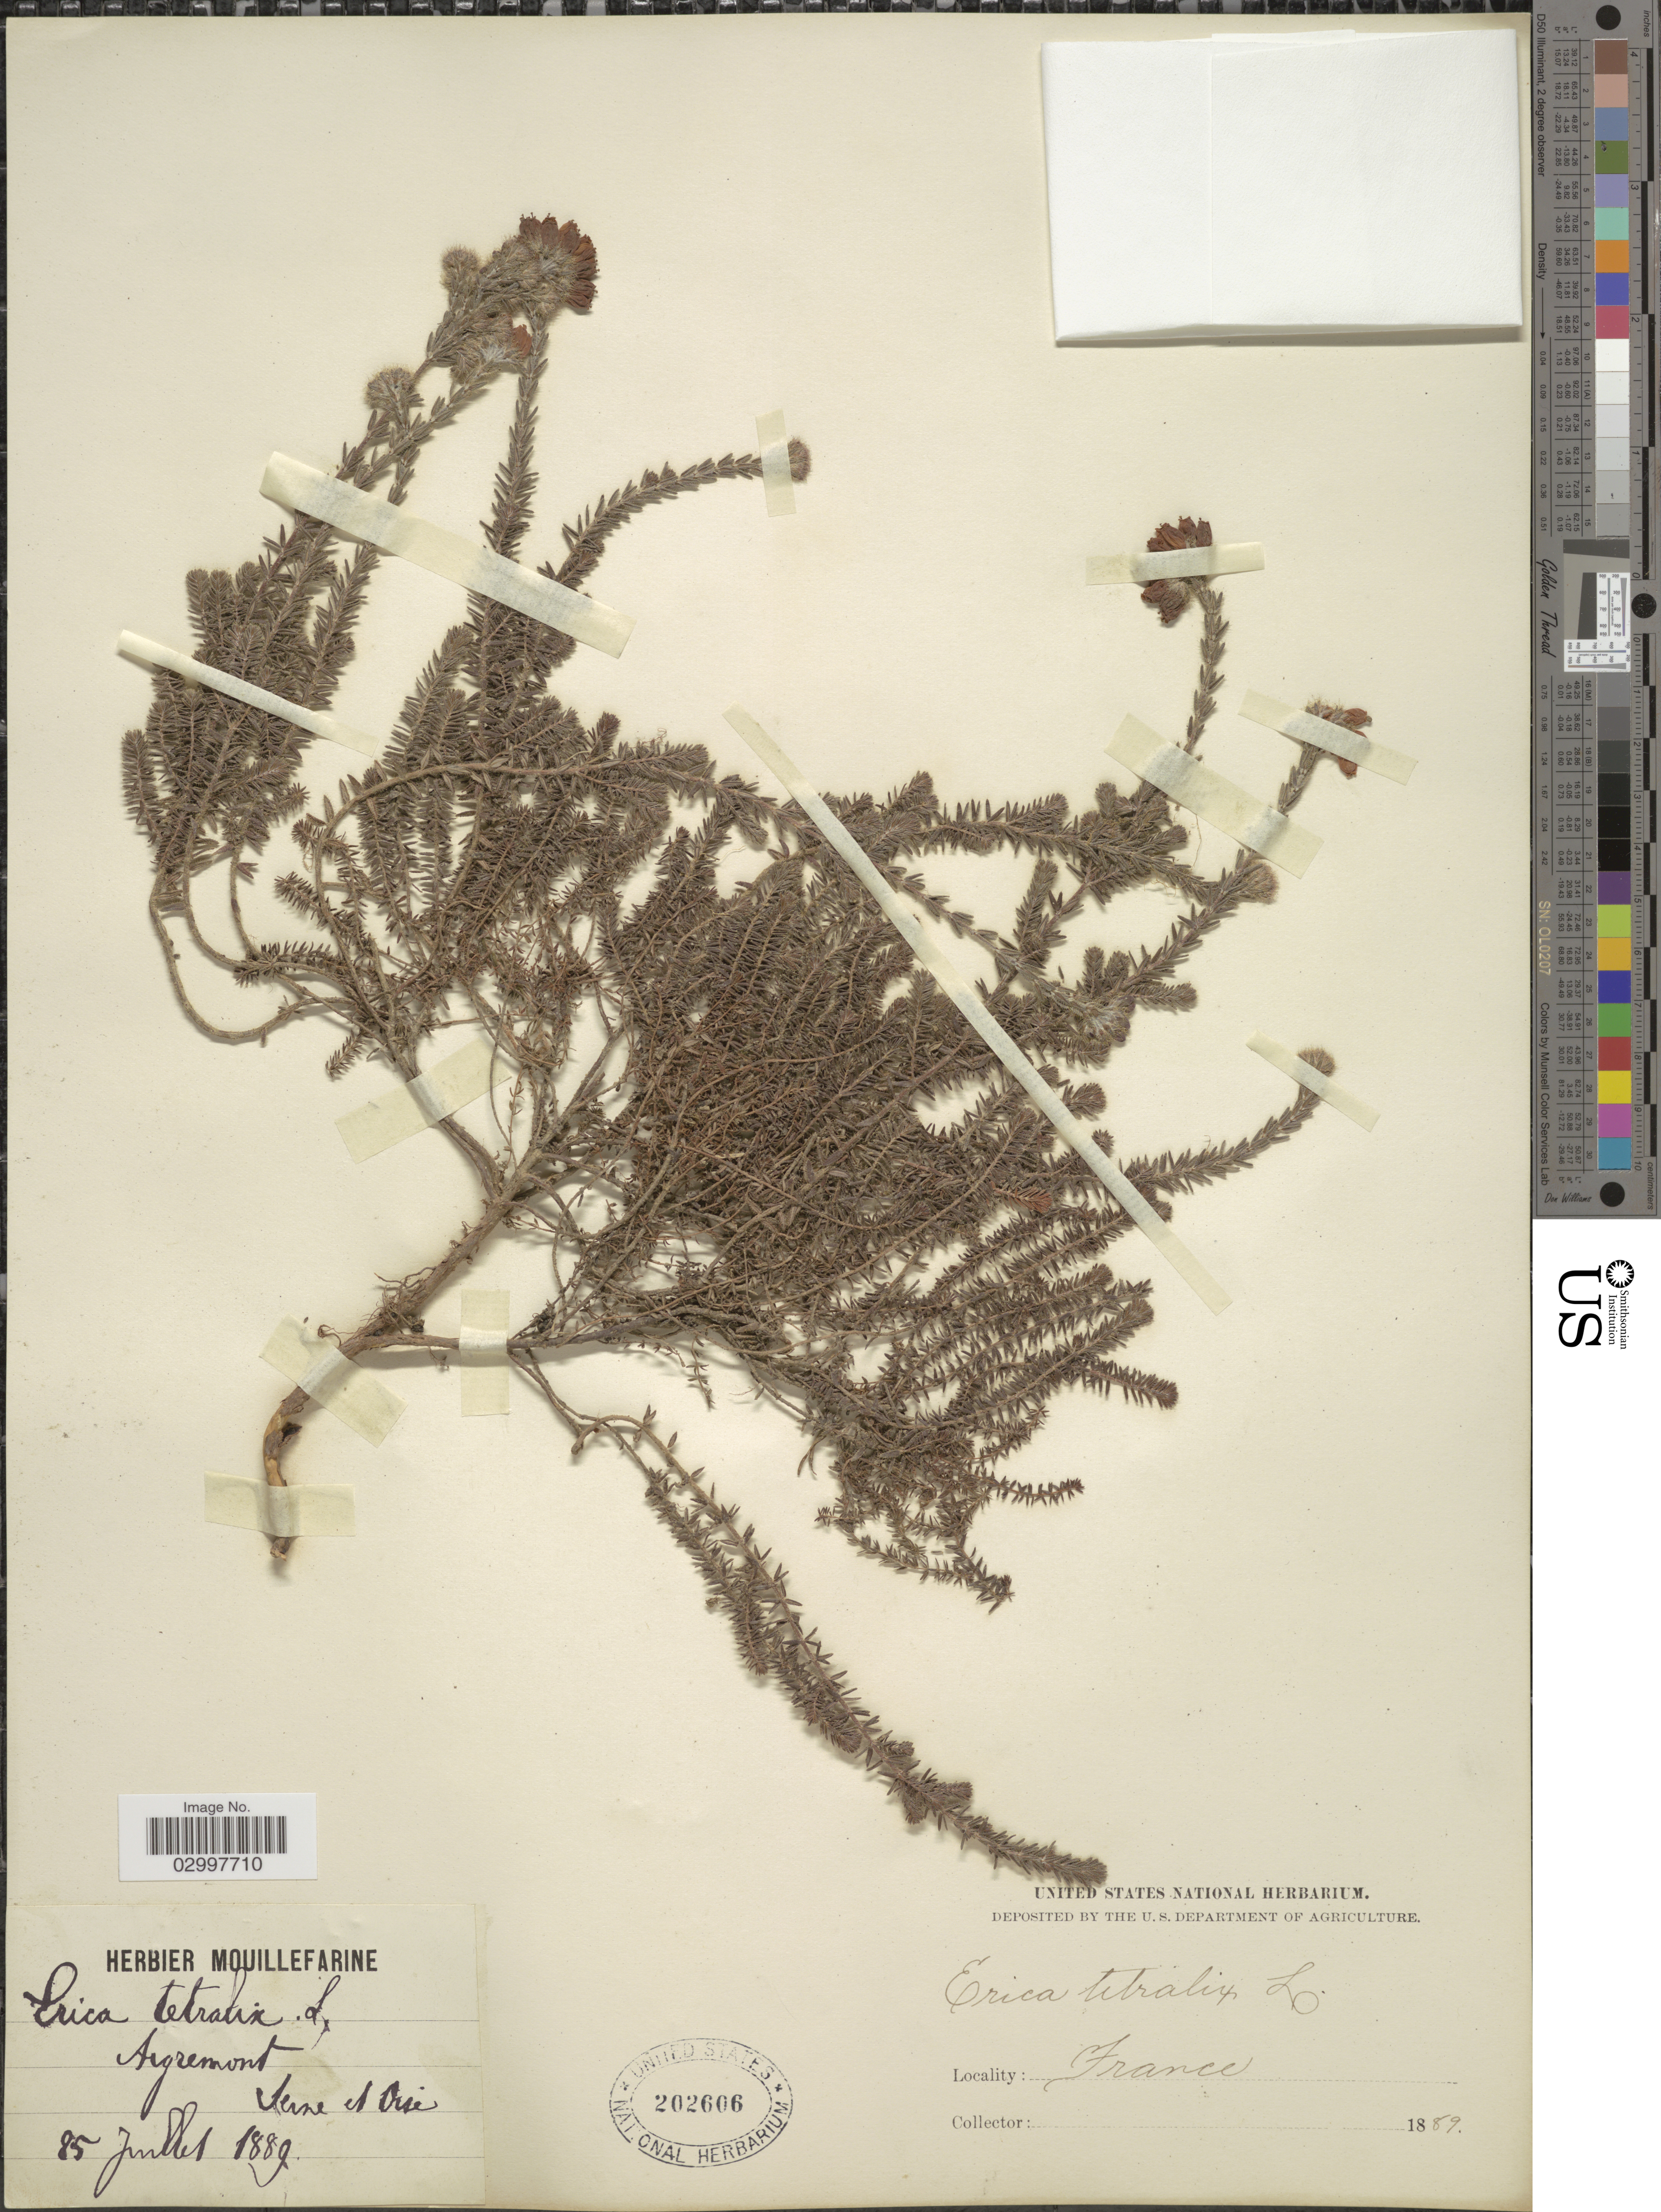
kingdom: Plantae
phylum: Tracheophyta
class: Magnoliopsida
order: Ericales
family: Ericaceae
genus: Erica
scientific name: Erica tetralix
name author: L.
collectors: ex herb. Mouillefarine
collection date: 1889-07-25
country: France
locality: Aigremont. Seine et Oise.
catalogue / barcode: US 202606